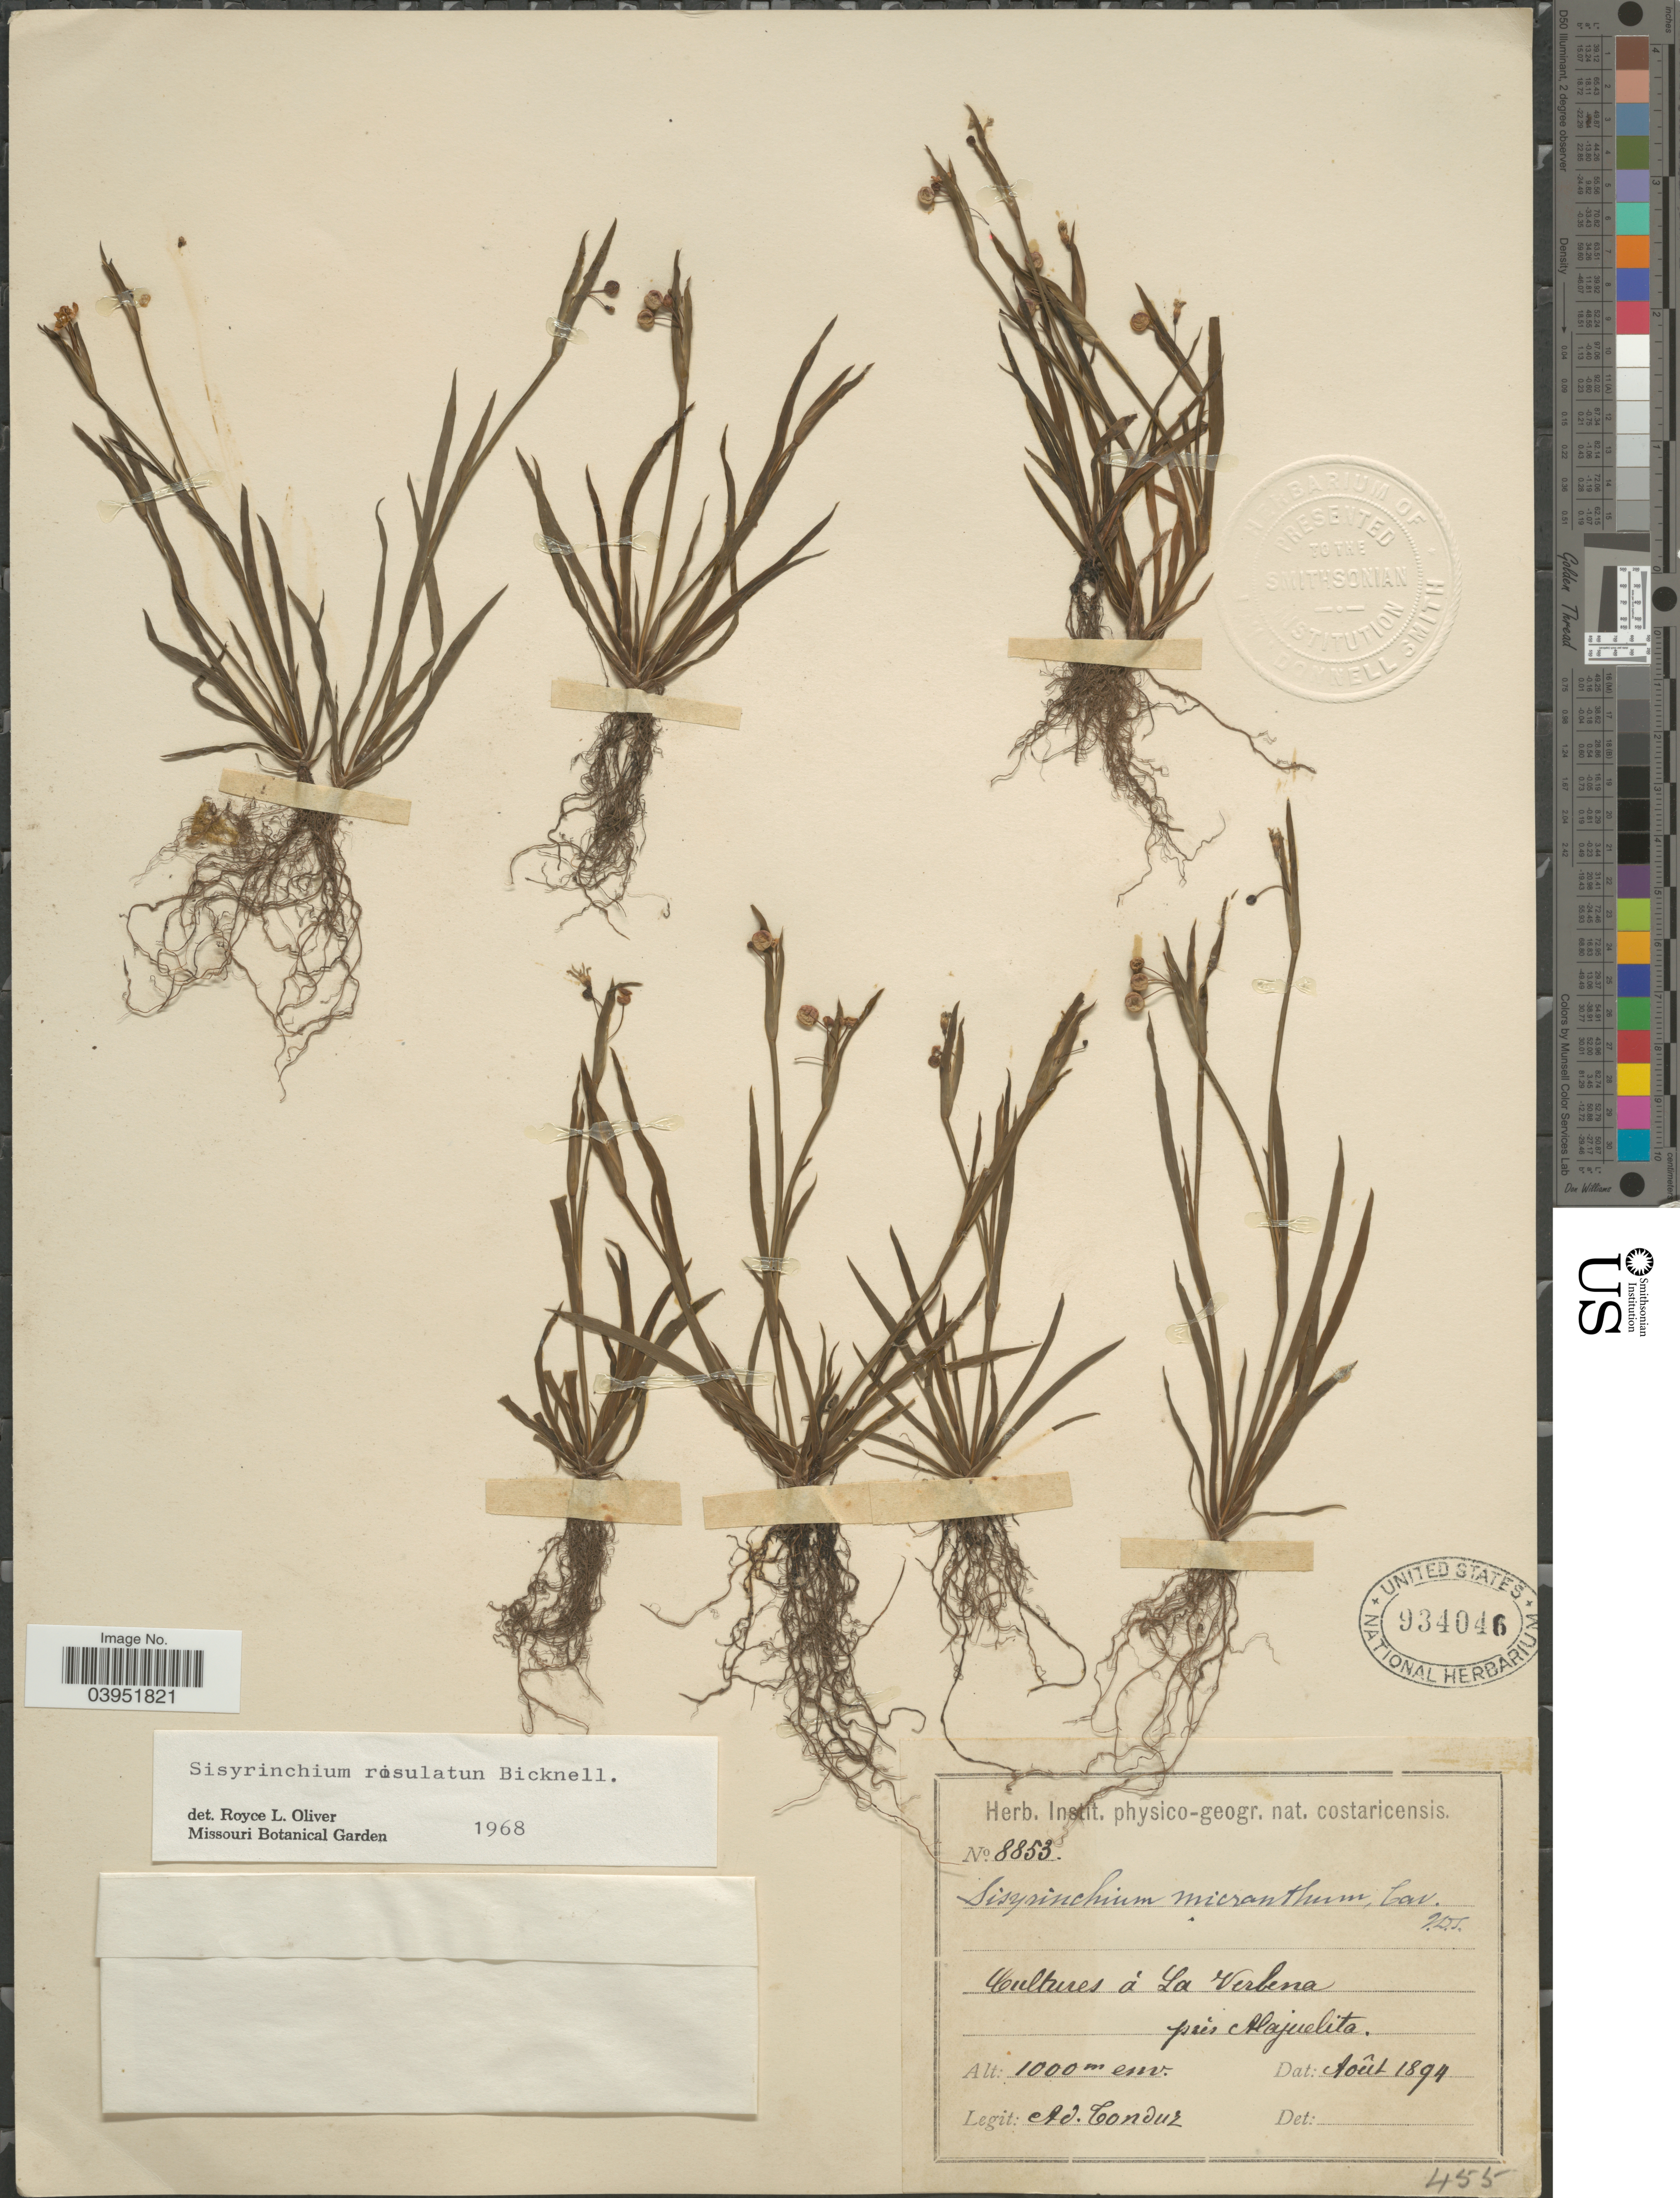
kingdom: Plantae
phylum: Tracheophyta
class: Liliopsida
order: Asparagales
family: Iridaceae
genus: Sisyrinchium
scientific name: Sisyrinchium rosulatum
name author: E.P. Bicknell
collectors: A. Tonduz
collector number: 8853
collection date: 1894-08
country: Costa Rica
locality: Cultures á La Verbena prés Alajuelita.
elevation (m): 1000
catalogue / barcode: US 934046